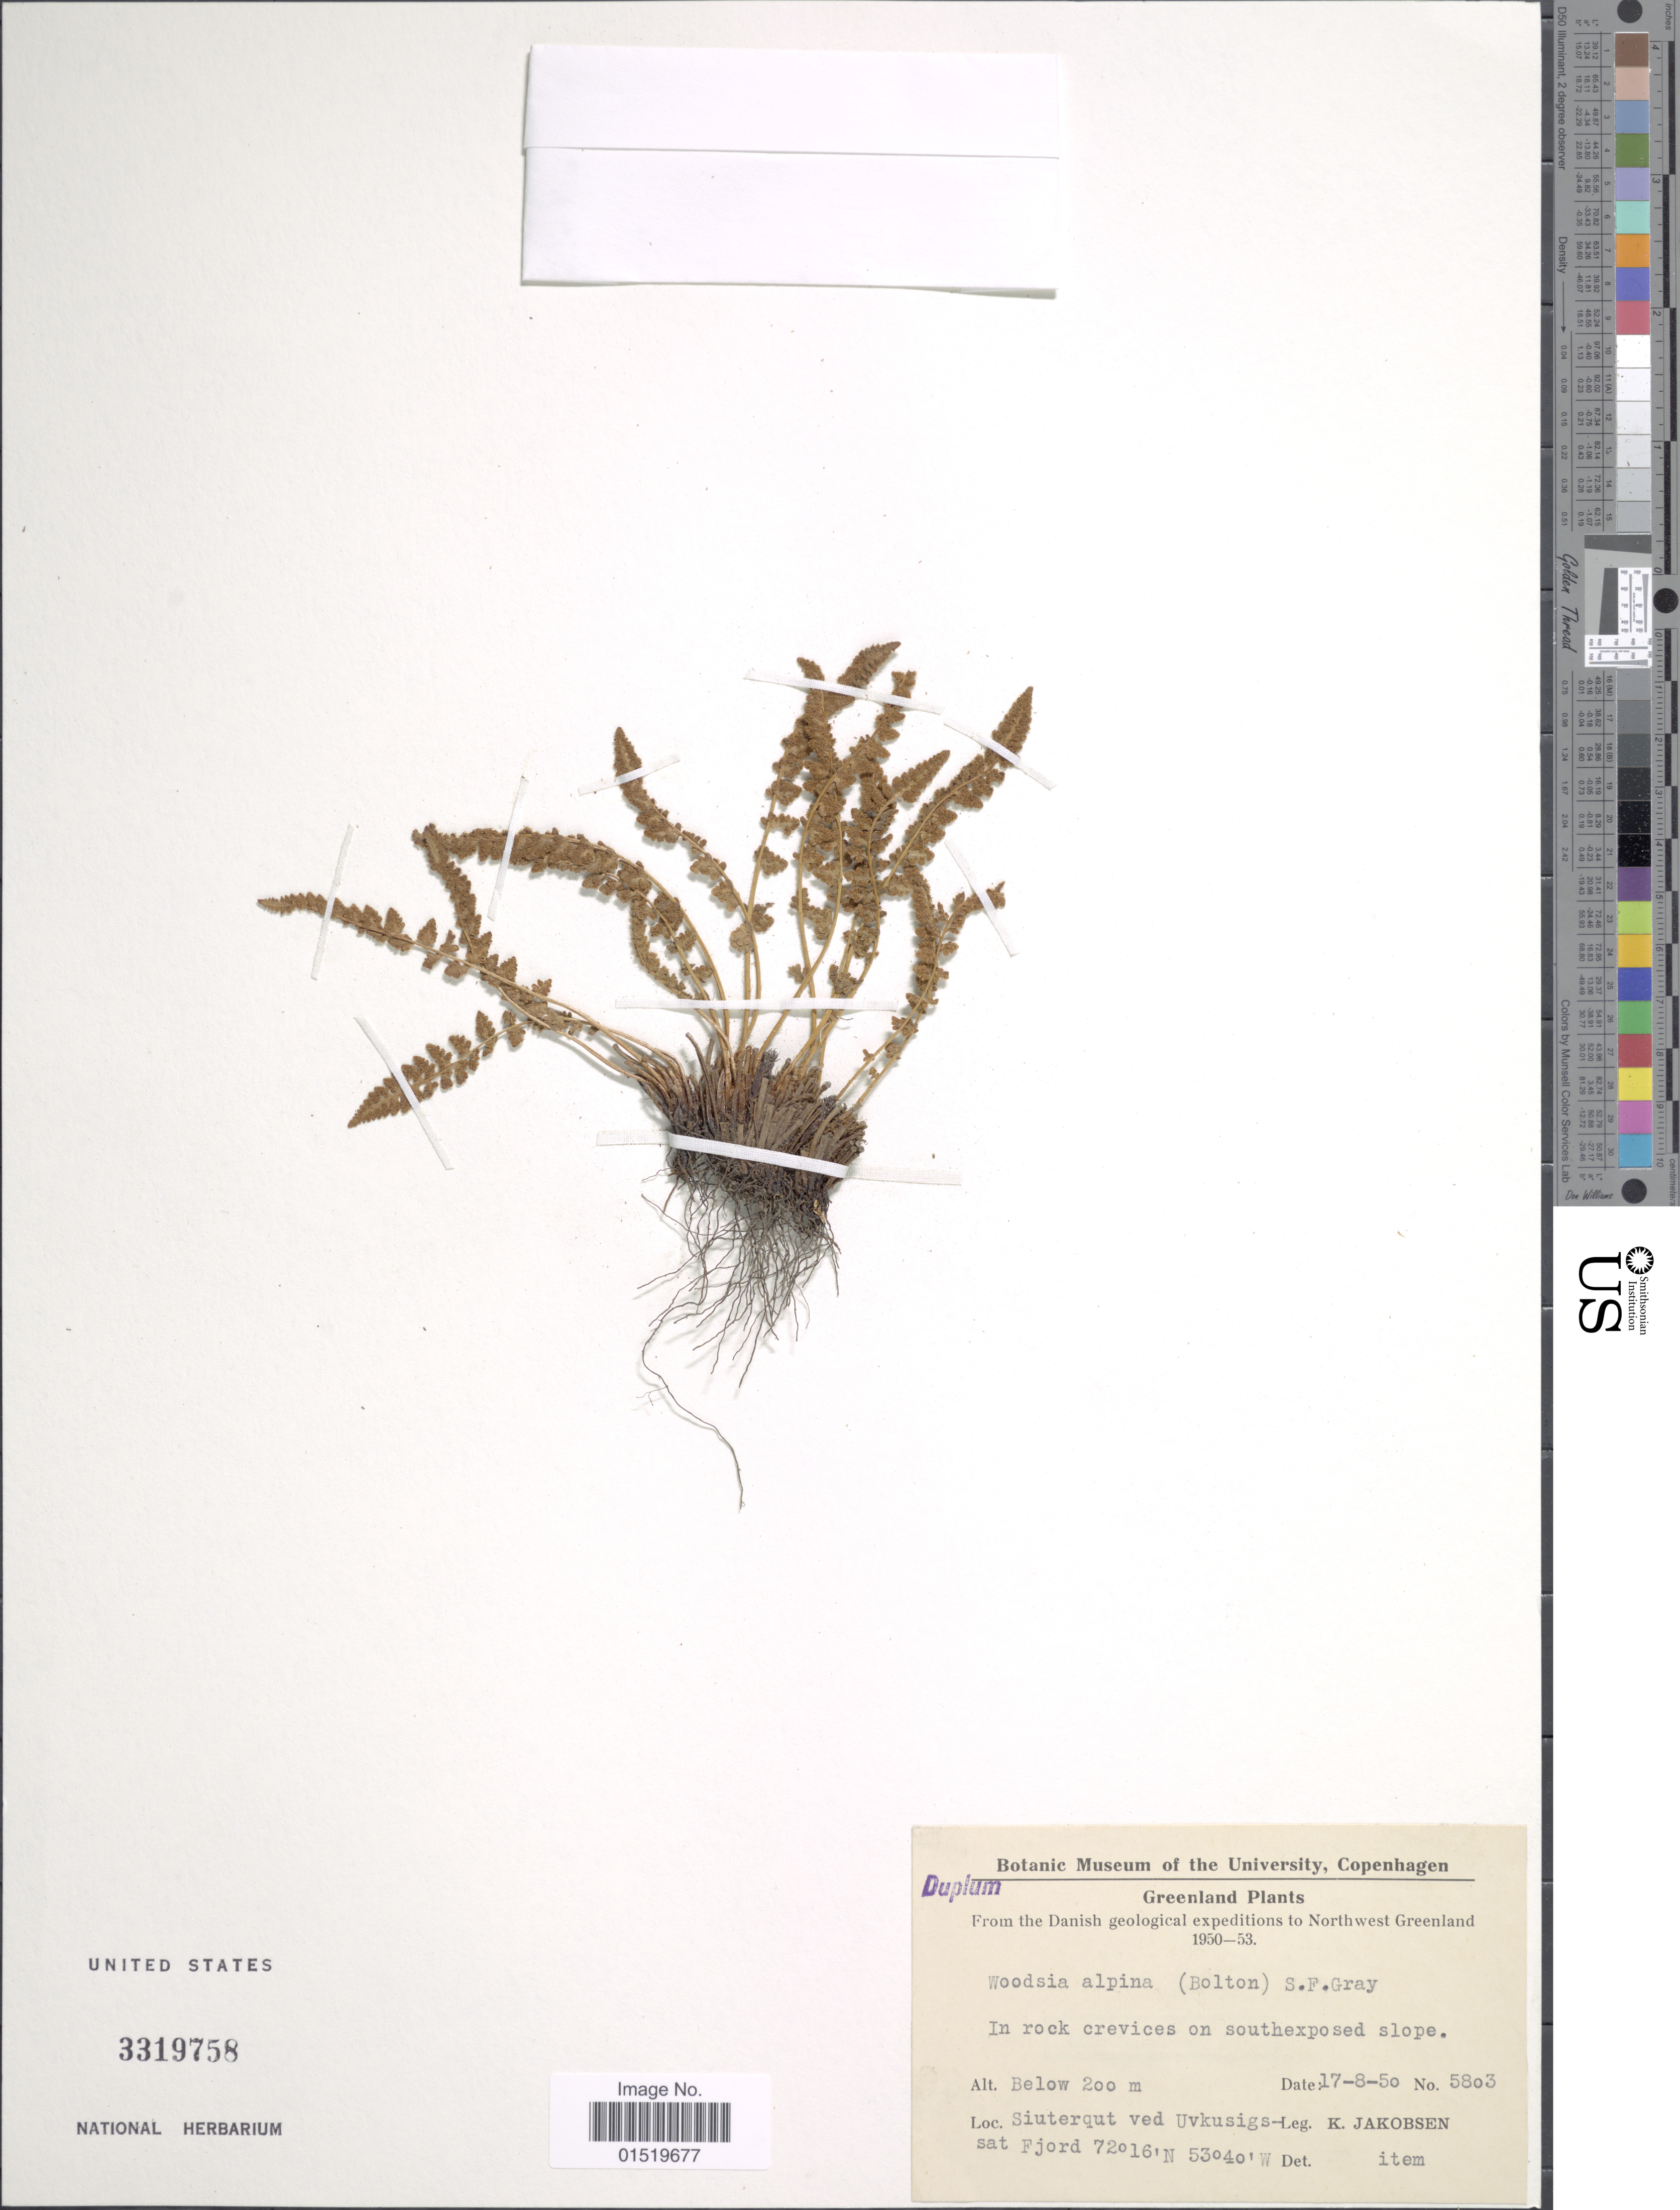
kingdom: Plantae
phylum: Tracheophyta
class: Polypodiopsida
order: Polypodiales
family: Woodsiaceae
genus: Woodsia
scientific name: Woodsia alpina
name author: (Bolton) S.F. Gray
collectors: K. Jakobsen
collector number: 5803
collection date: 1950-08-17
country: Greenland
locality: Siuterqut ved Uvkusigssat Fjord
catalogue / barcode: US 3319758